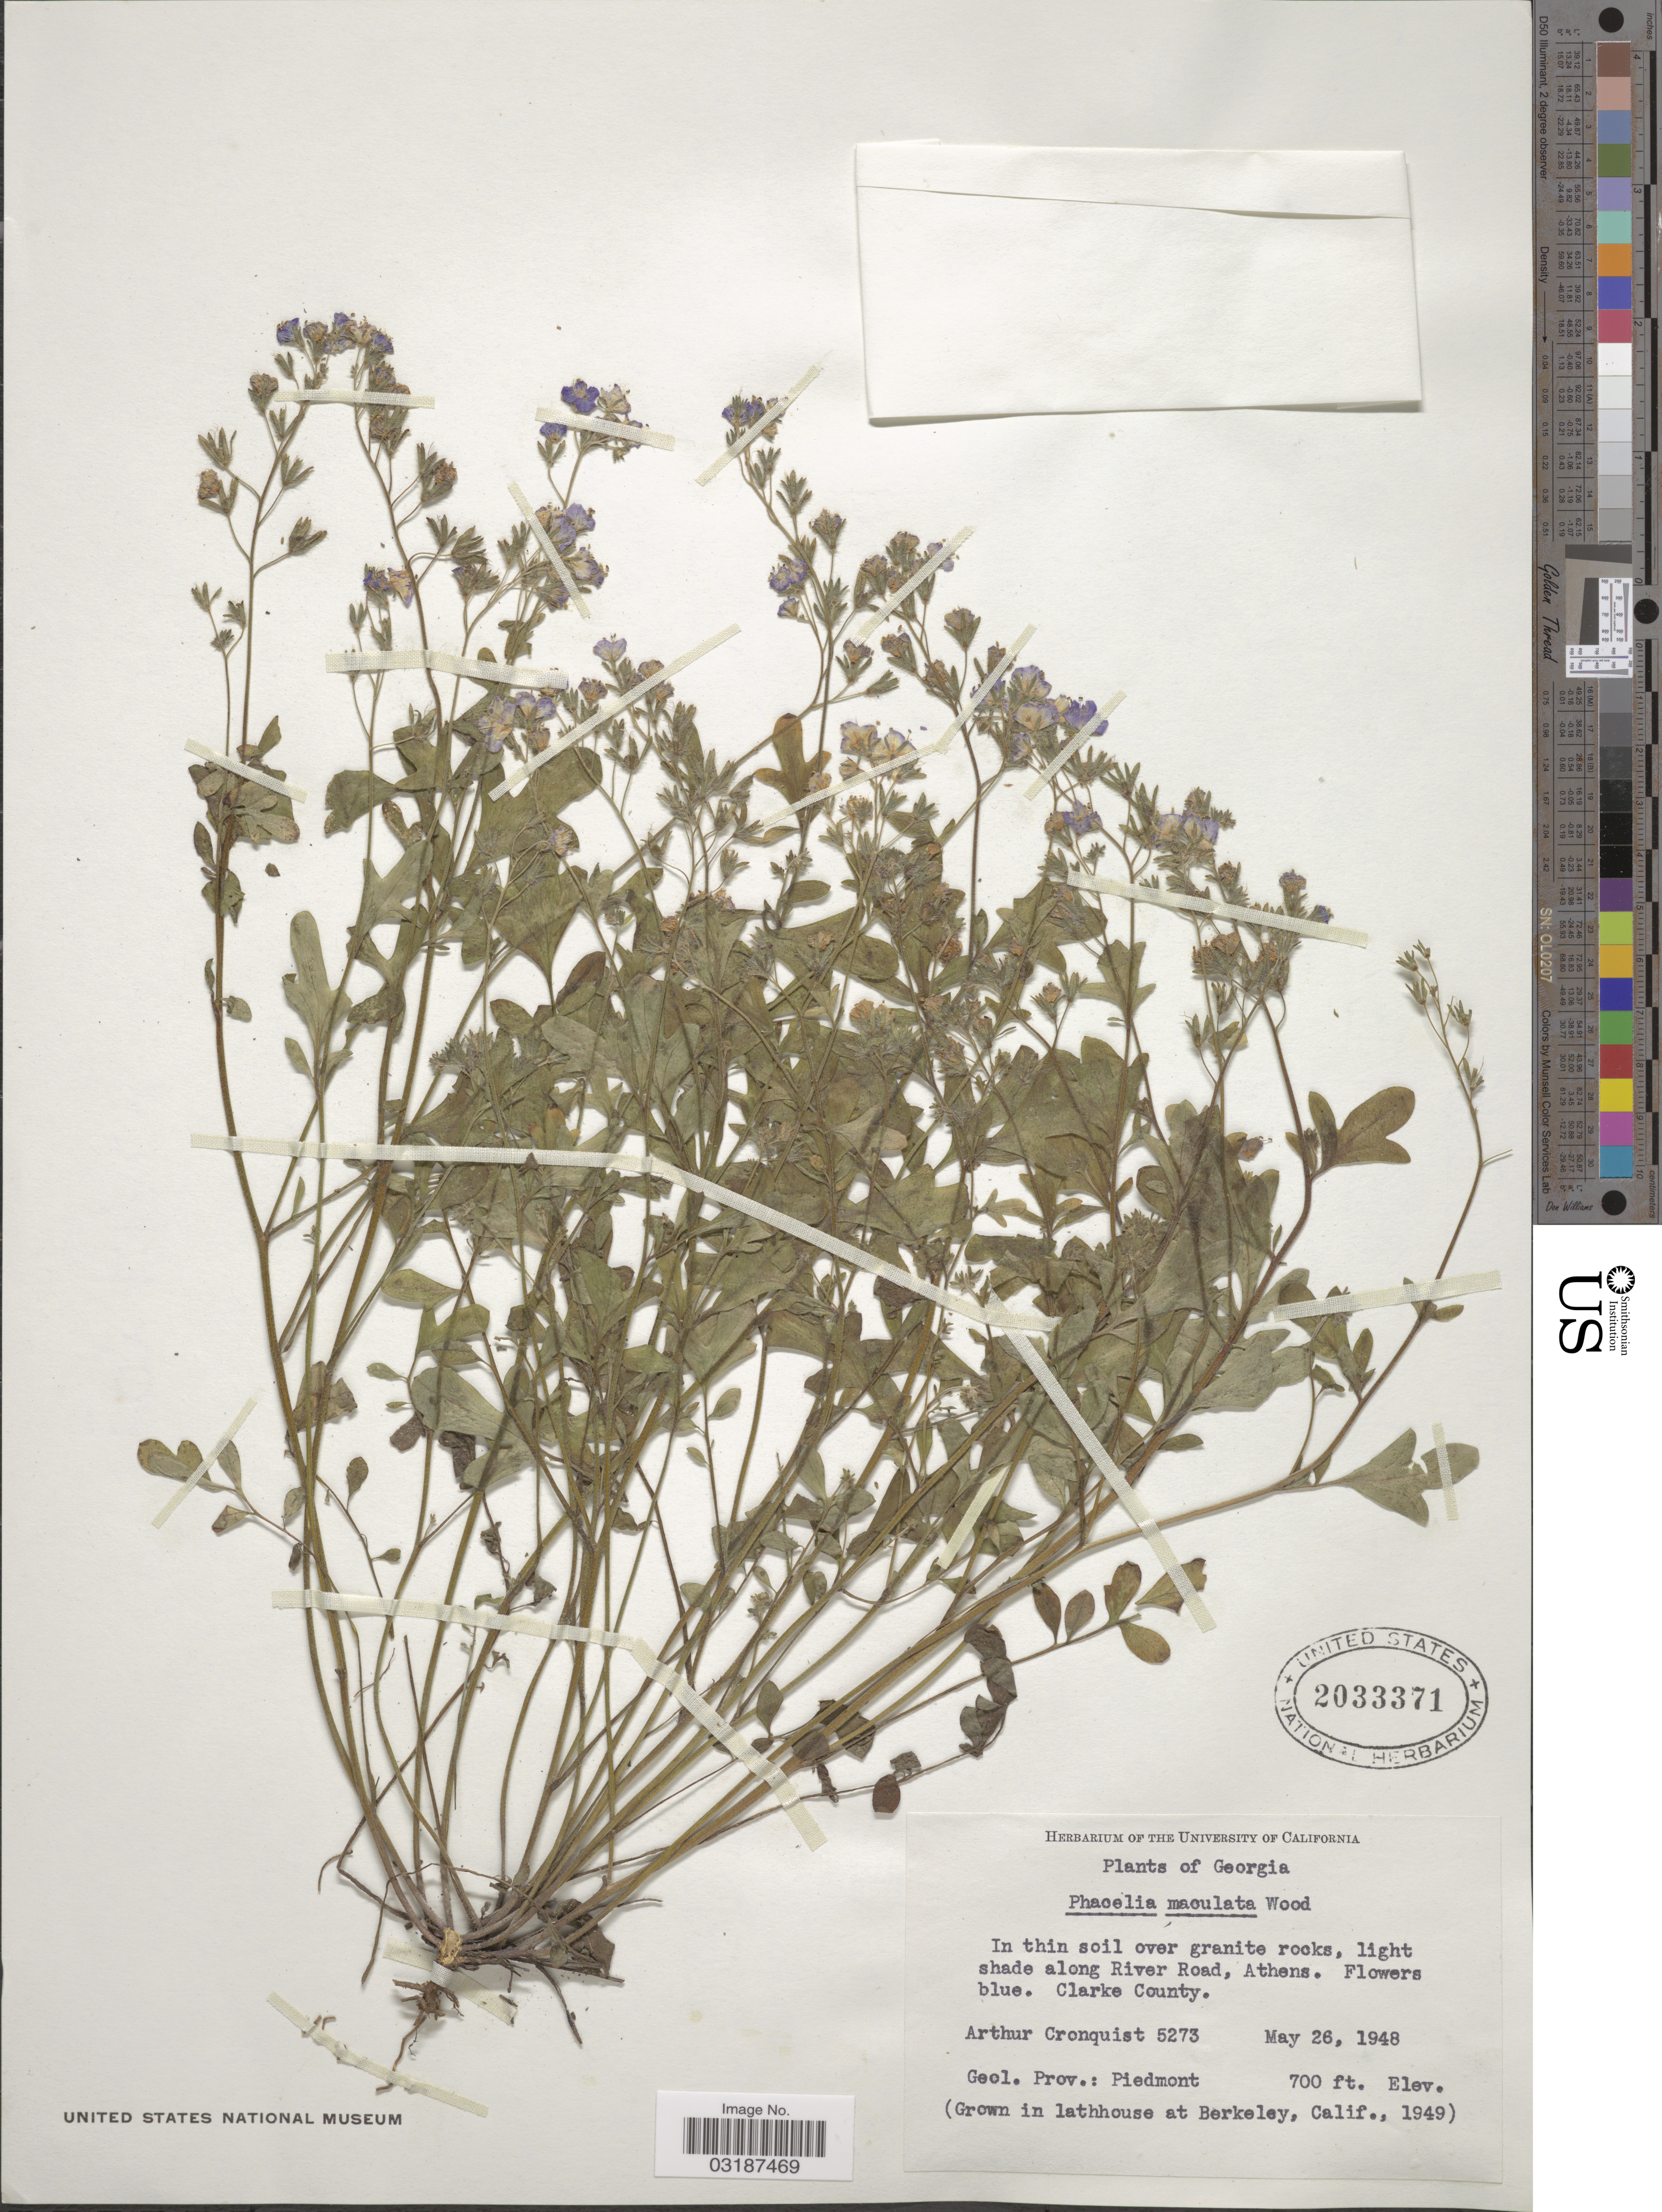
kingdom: Plantae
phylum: Tracheophyta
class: Magnoliopsida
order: Boraginales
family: Hydrophyllaceae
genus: Phacelia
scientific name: Phacelia maculata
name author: Alph. Wood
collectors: A. J. Cronquist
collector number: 5273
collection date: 1948-05-26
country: United States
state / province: Georgia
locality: In thin soil over granite rocks, light shade along River Road, Athens. Geol. Prov.: Piedmont.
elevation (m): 213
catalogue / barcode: US 2033371